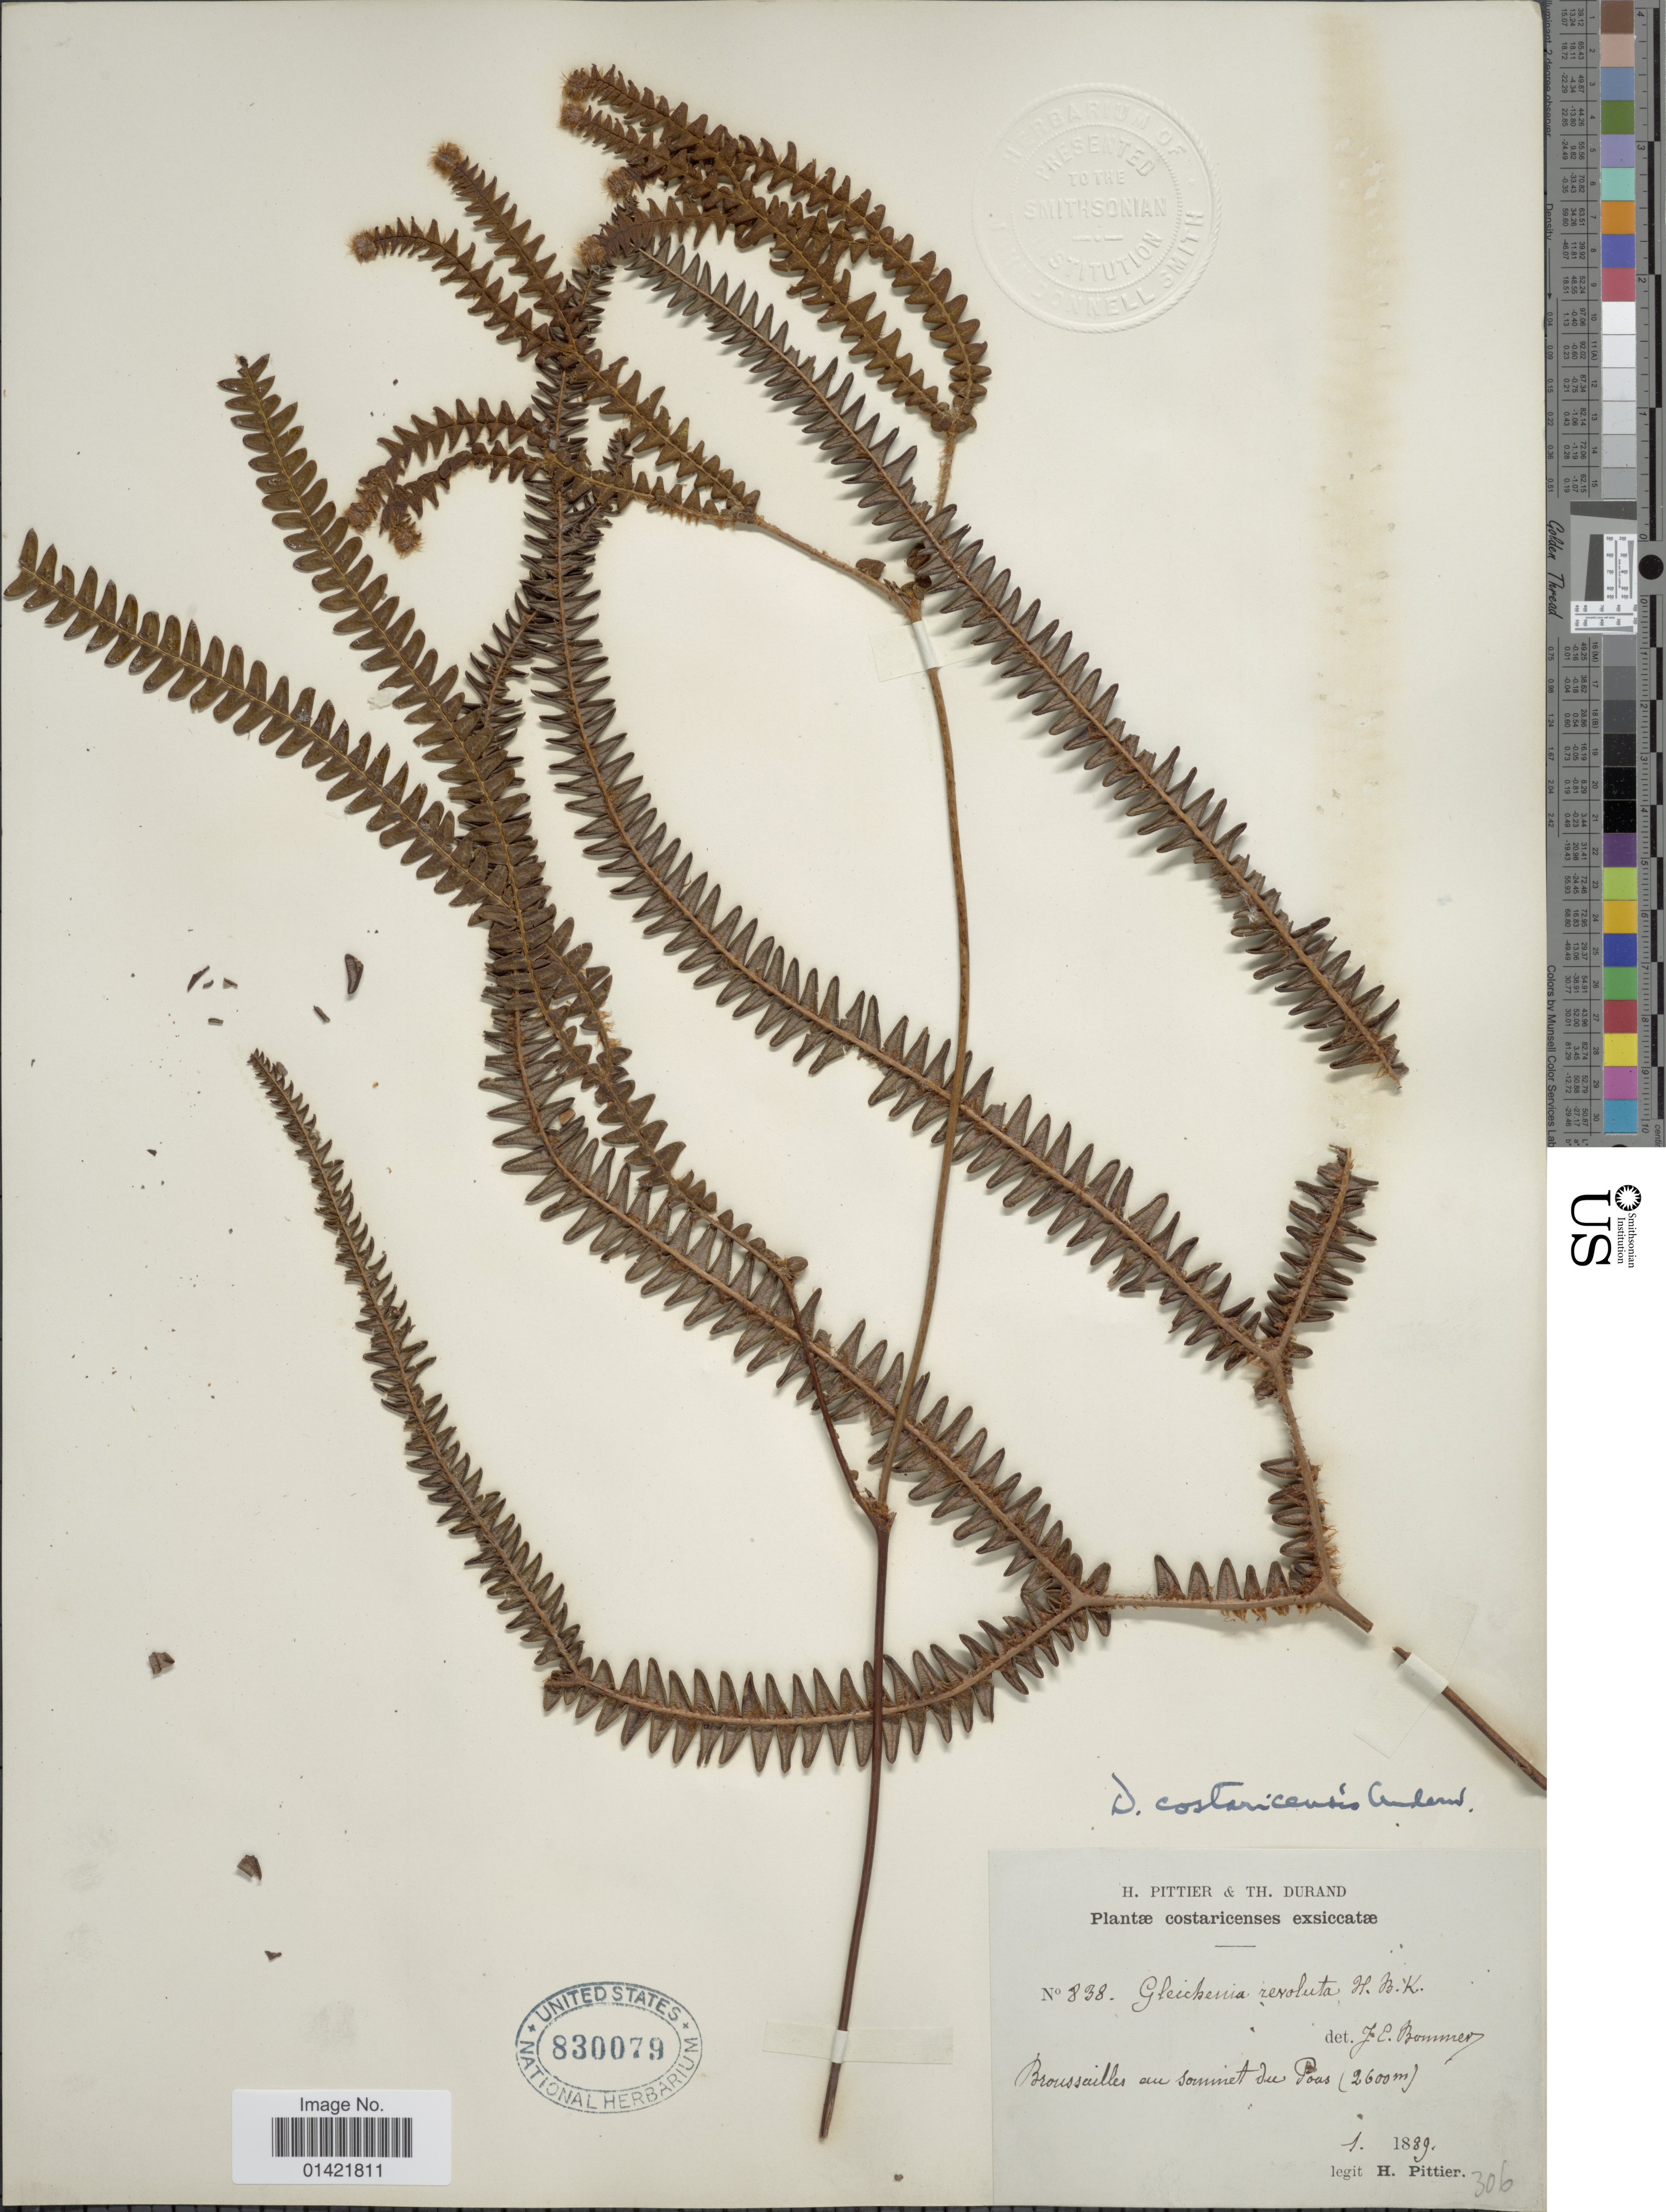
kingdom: Plantae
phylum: Tracheophyta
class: Polypodiopsida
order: Gleicheniales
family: Gleicheniaceae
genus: Sticherus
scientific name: Sticherus revolutus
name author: (Kunth) Ching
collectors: H. F. Pittier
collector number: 306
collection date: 1889-01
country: Costa Rica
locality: Broussailes au sommet du Poas.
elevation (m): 2600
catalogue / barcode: US 830079